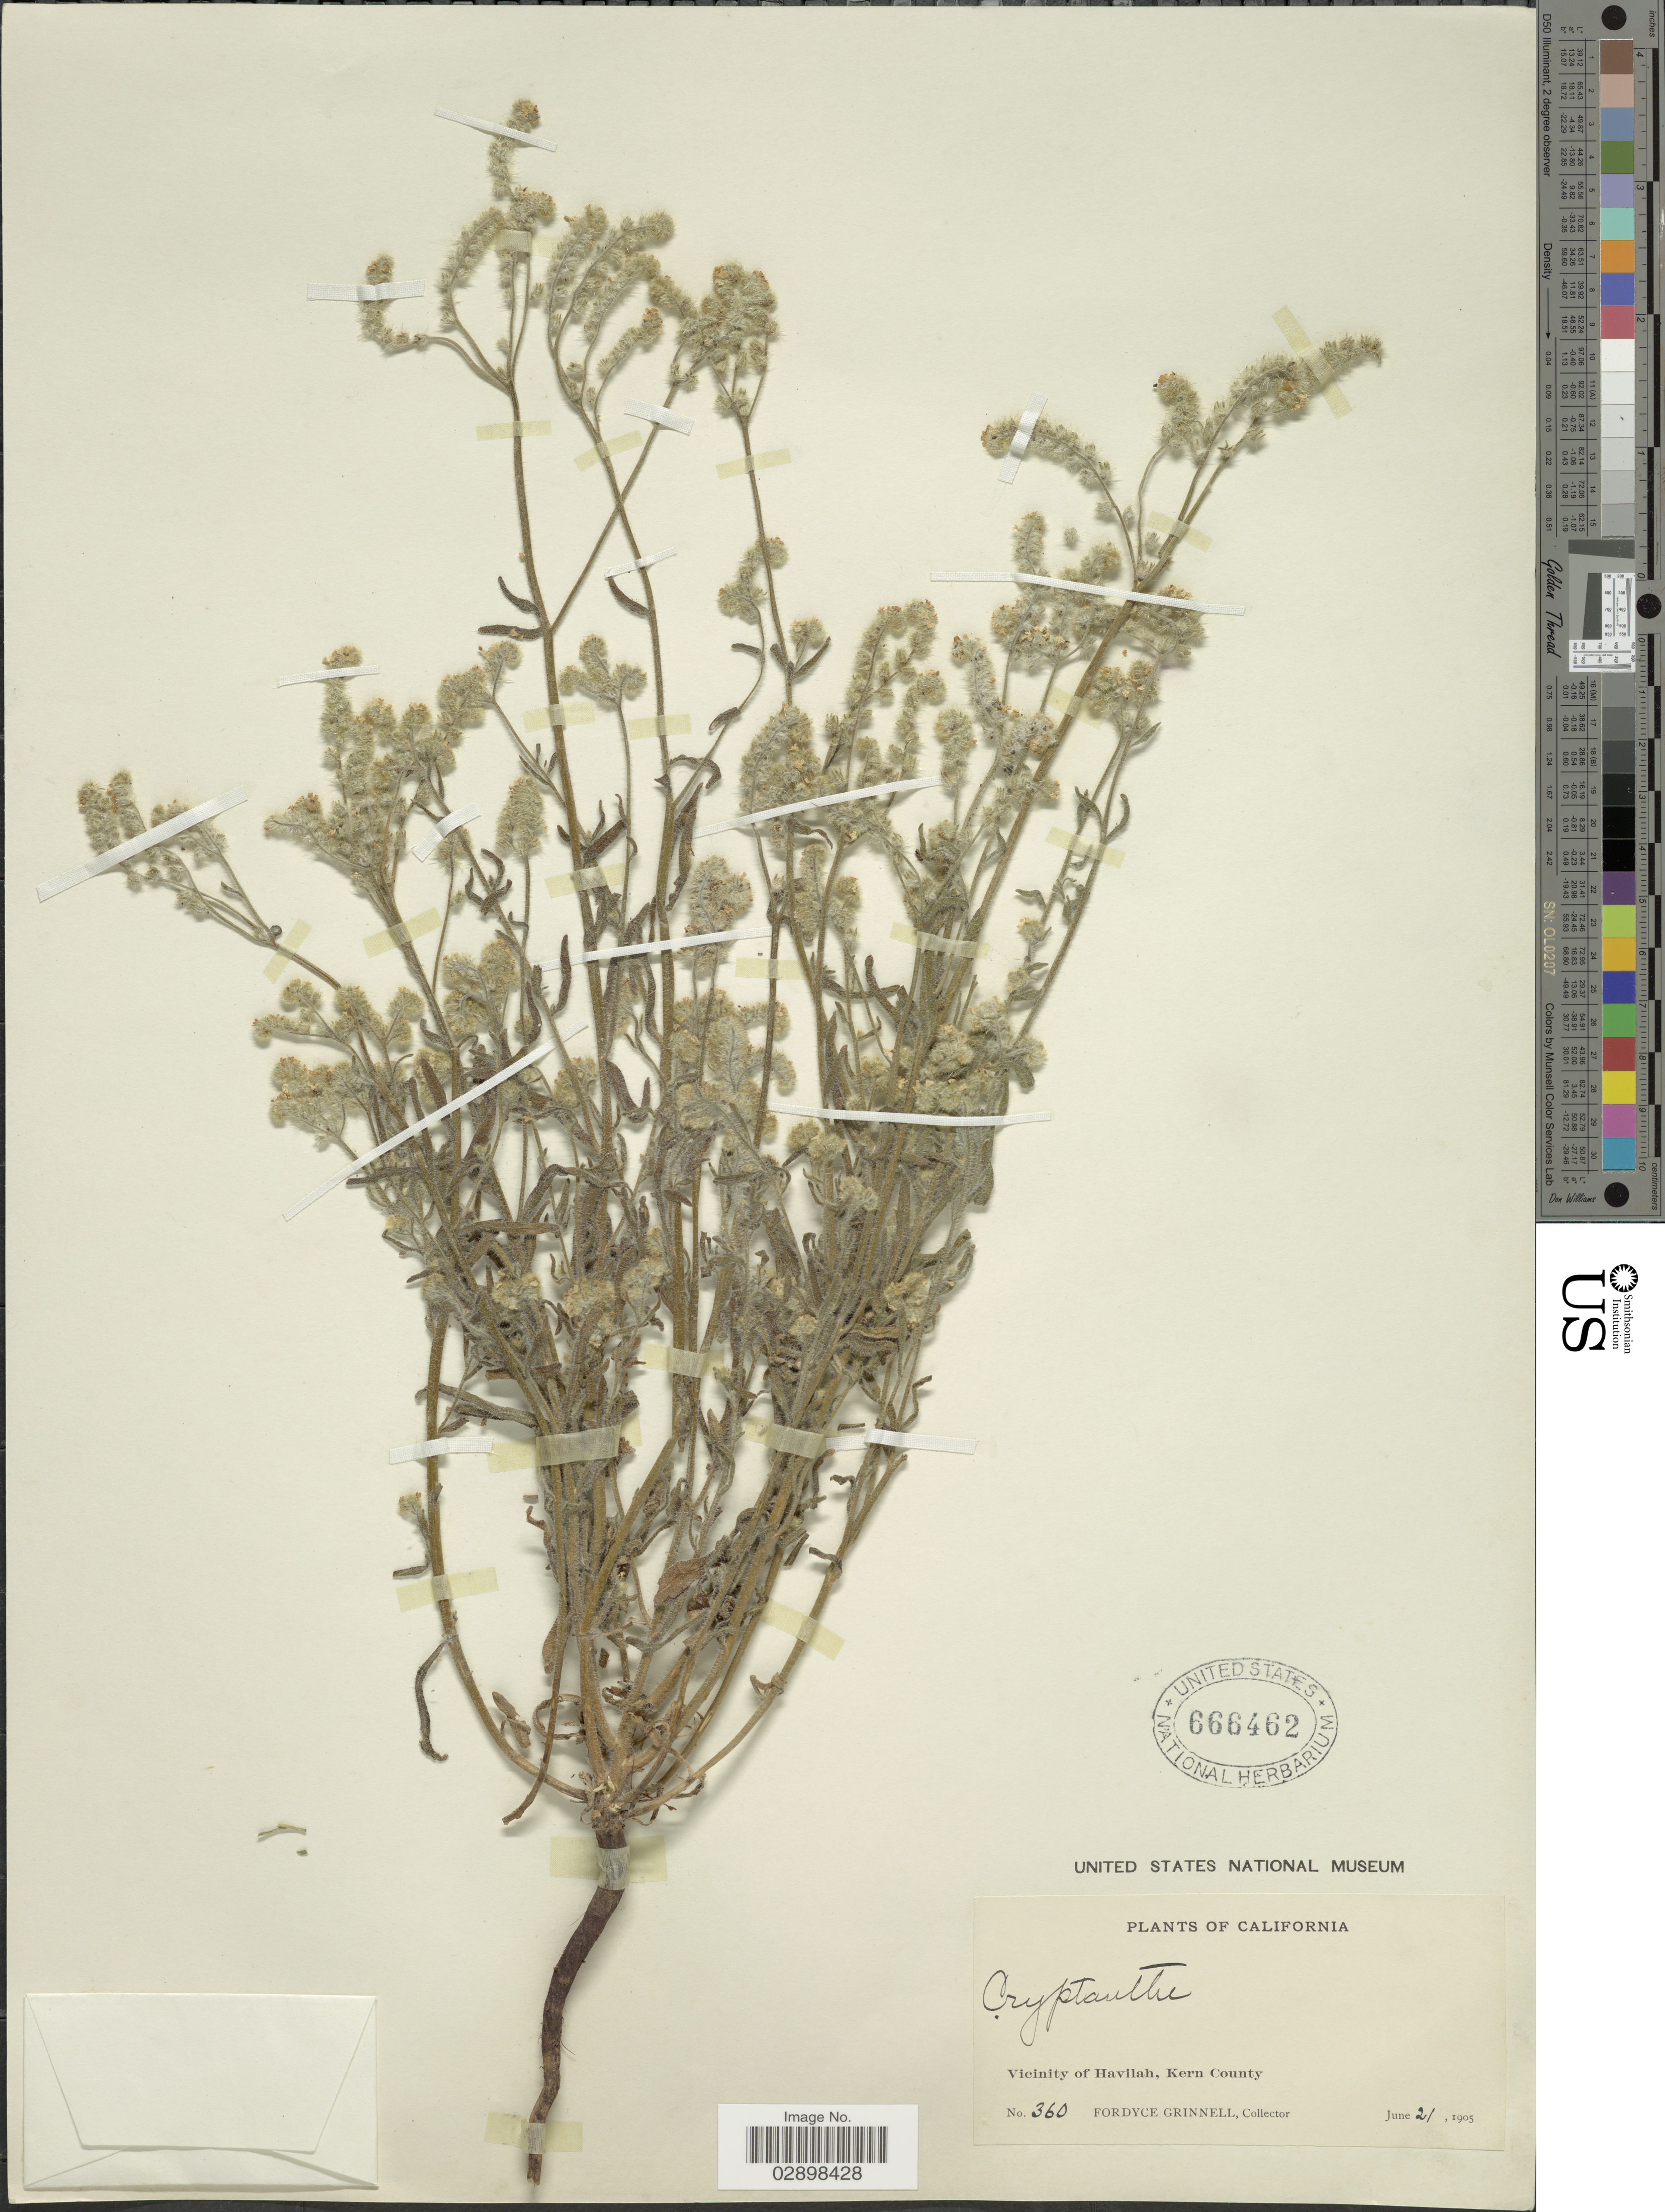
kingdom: Plantae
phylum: Tracheophyta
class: Magnoliopsida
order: Boraginales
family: Boraginaceae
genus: Cryptantha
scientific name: Cryptantha sp.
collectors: F. Grinnell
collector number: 360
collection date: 1905-06-21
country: United States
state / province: California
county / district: Kern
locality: Vicinity of Havilah, Kern County.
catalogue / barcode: US 666462